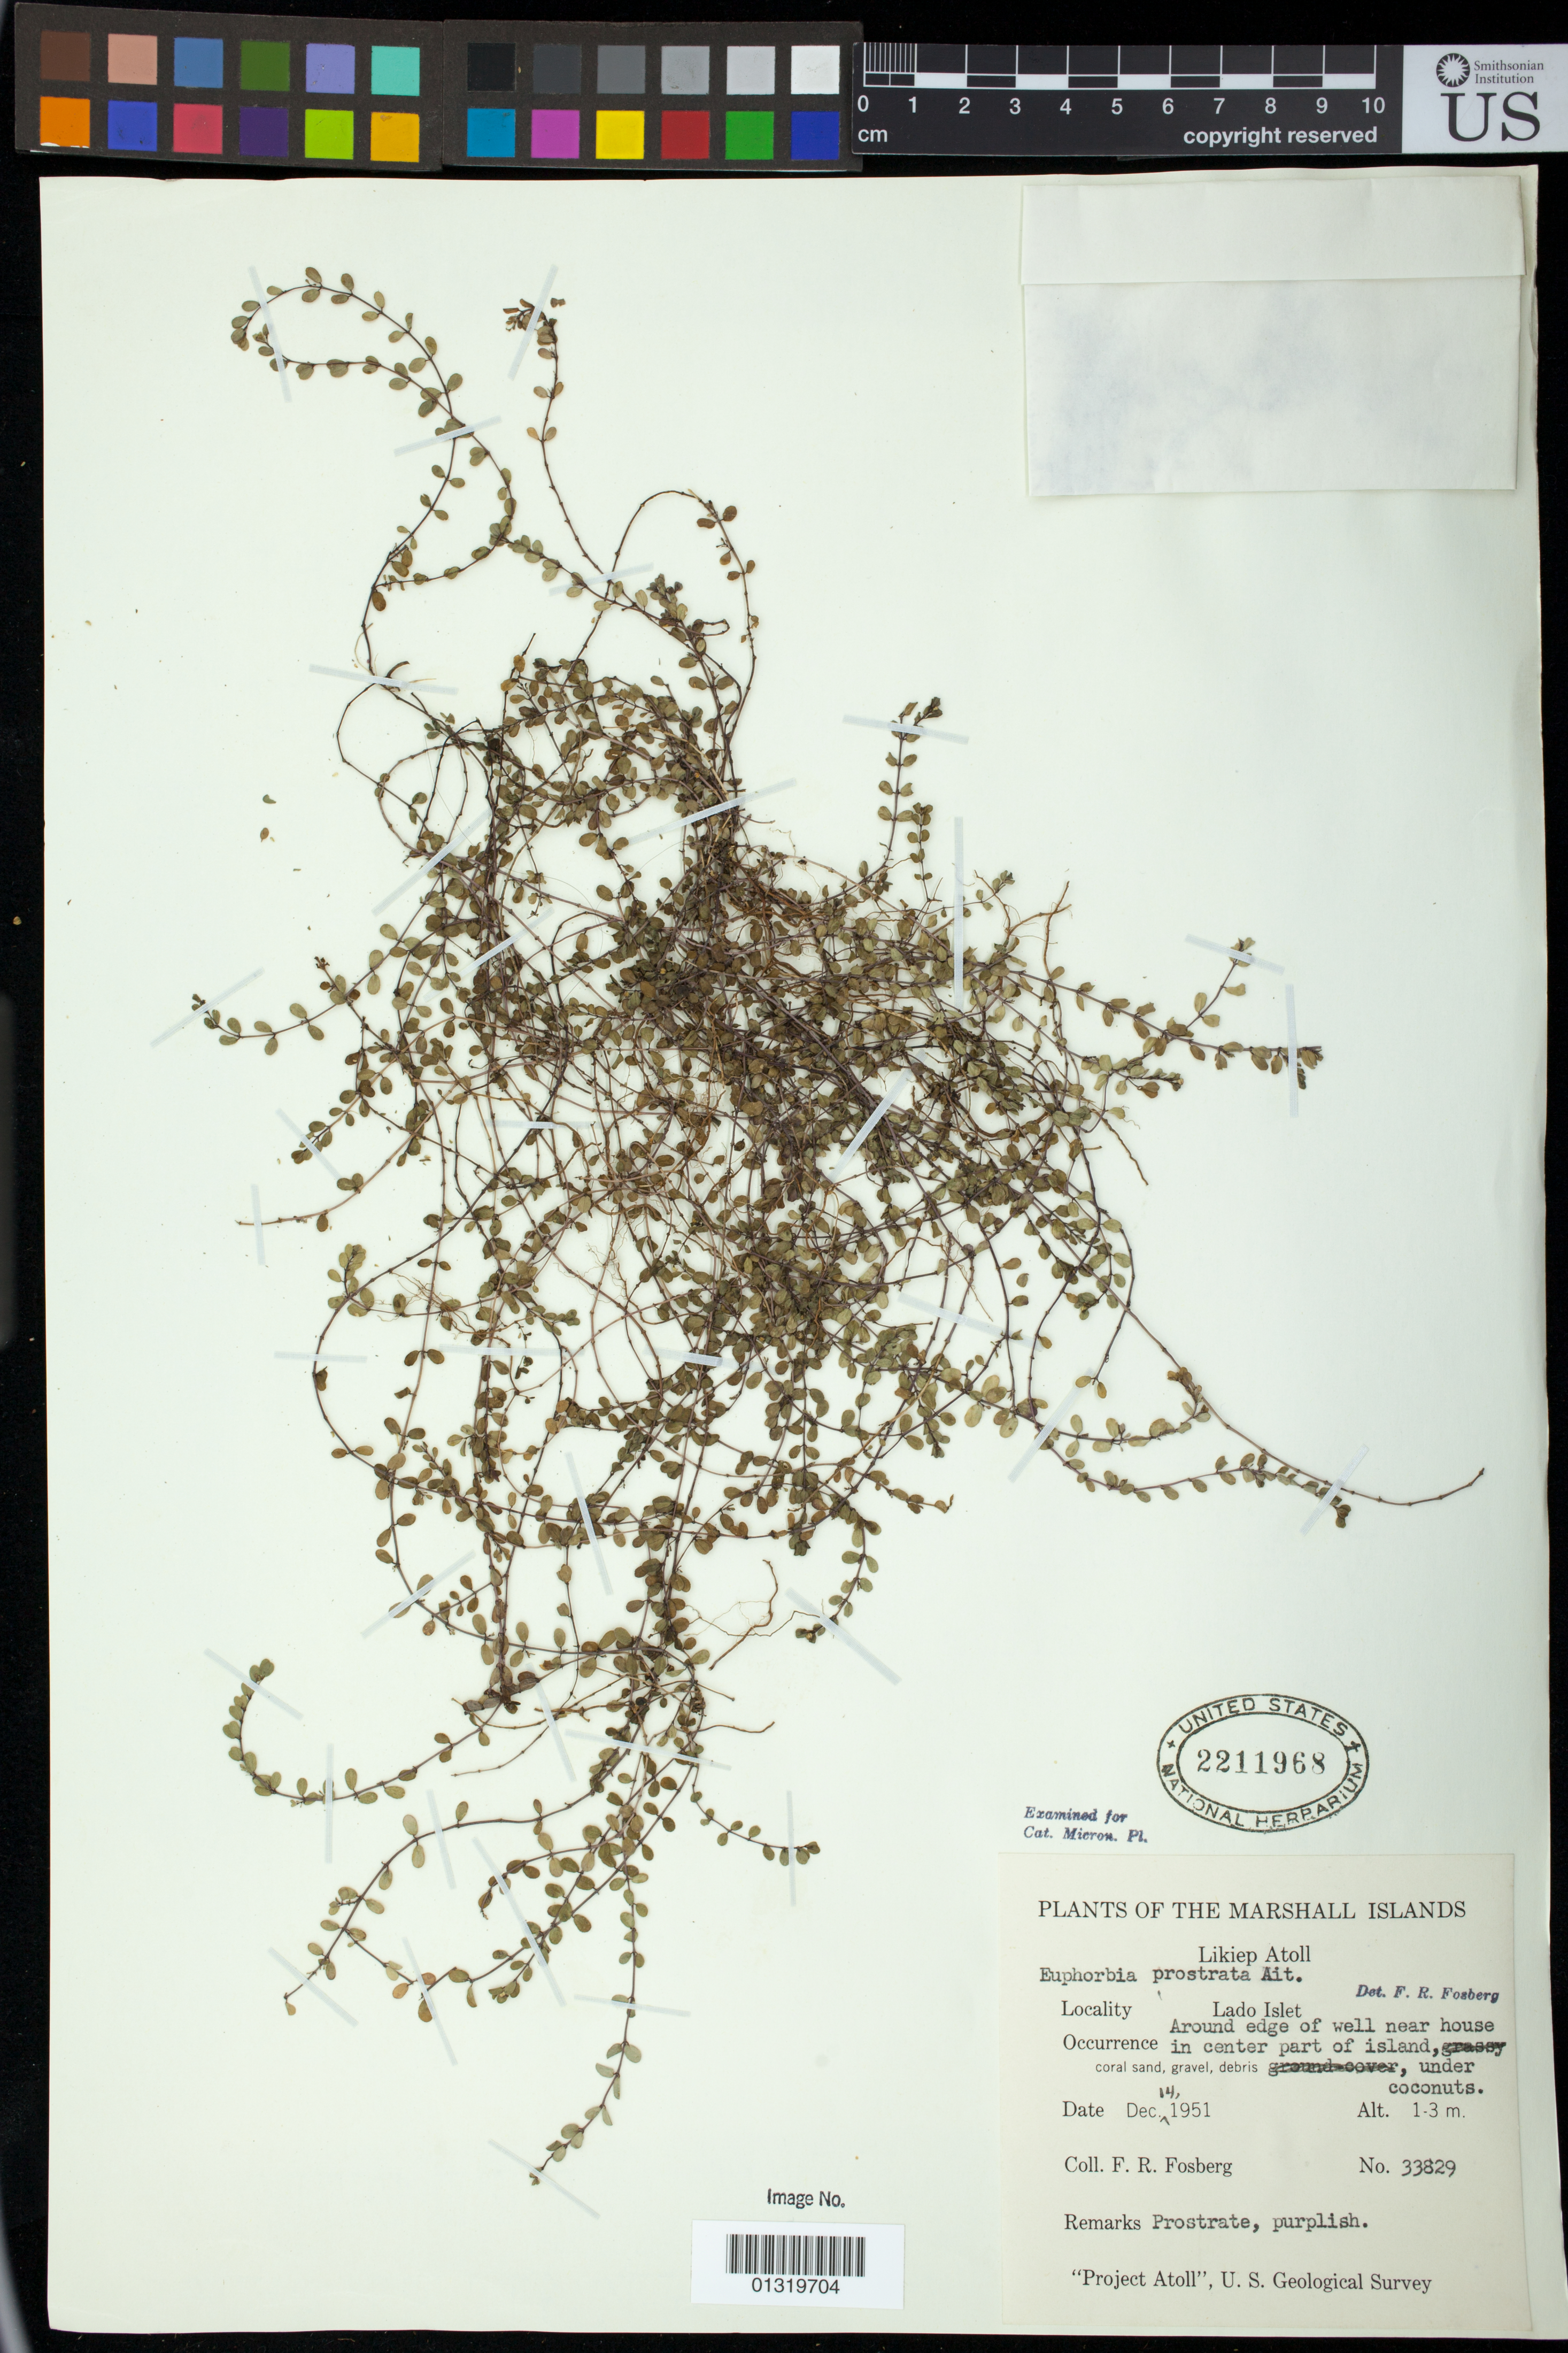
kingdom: Plantae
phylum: Tracheophyta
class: Magnoliopsida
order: Malpighiales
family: Euphorbiaceae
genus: Euphorbia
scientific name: Euphorbia prostrata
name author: Aiton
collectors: F. R. Fosberg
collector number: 33829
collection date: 1951-12-14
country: Marshall Islands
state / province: Likiep Atoll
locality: Ladoo Islet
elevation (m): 1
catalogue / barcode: US 2211968